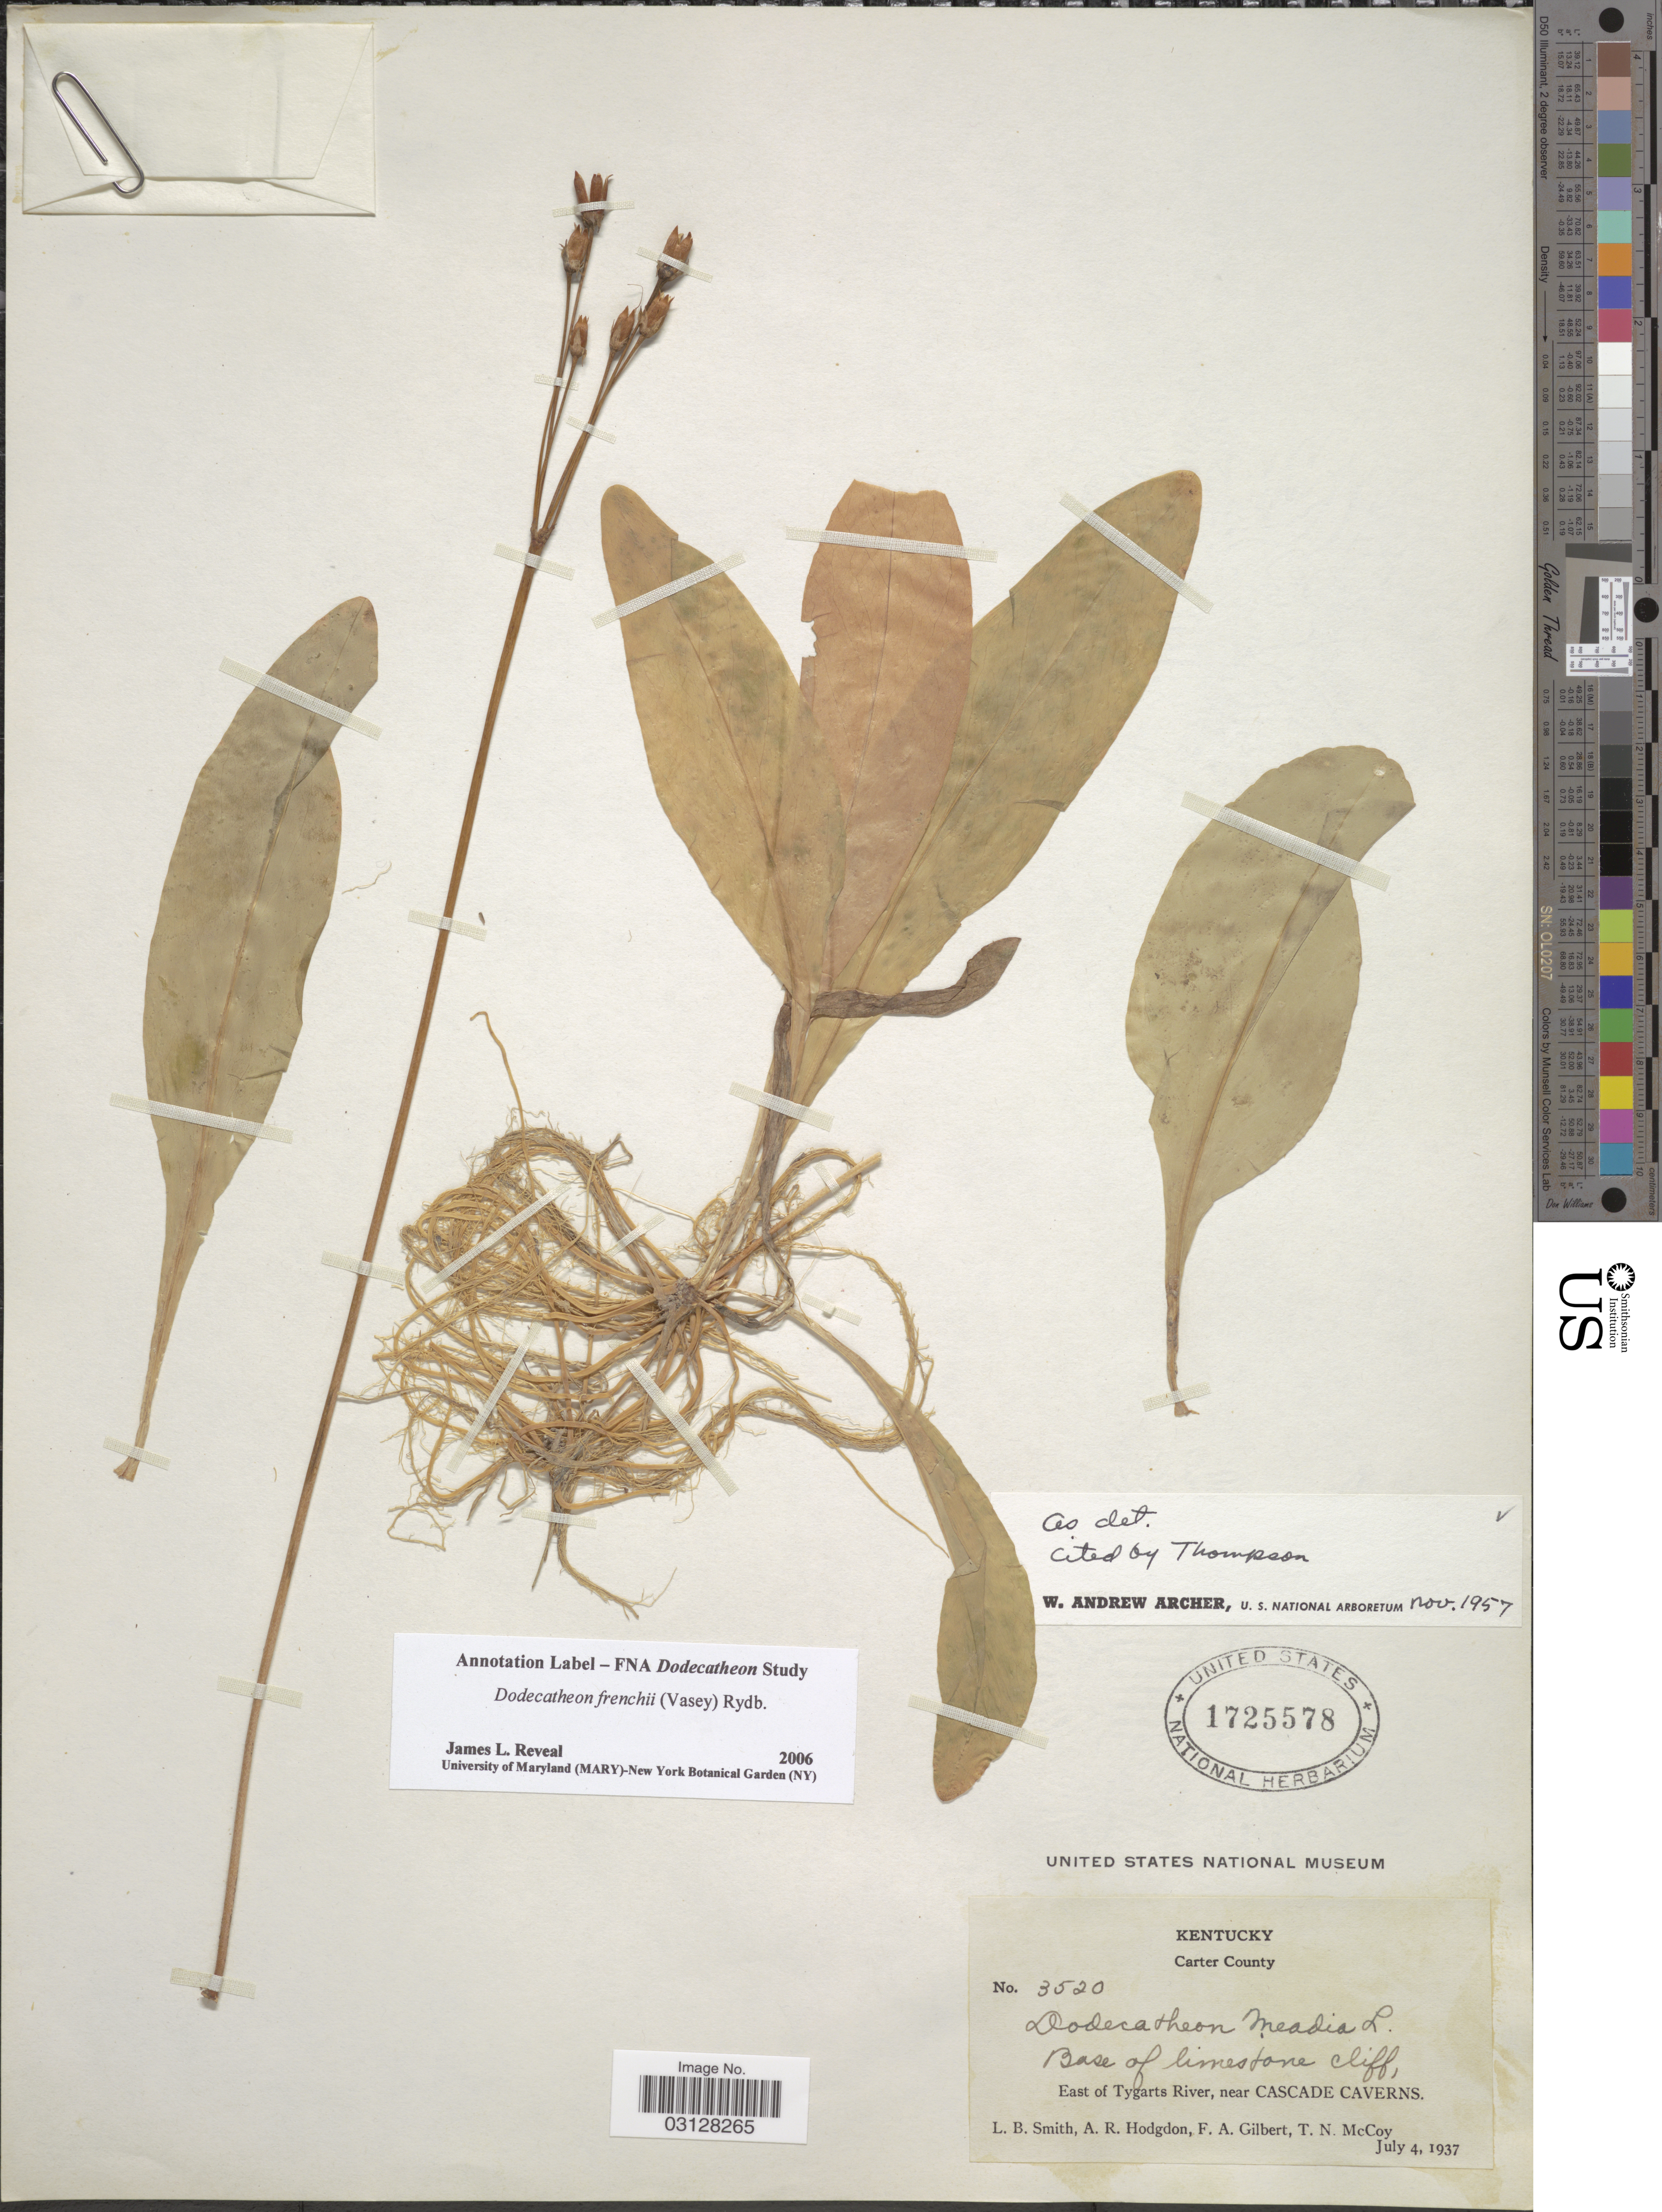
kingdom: Plantae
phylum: Tracheophyta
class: Magnoliopsida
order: Ericales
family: Primulaceae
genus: Dodecatheon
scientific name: Dodecatheon frenchii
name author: (Vasey) Rydb.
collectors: L. Smith, A. R. Hodgdon, F. A. Gilbert & T. N. McCoy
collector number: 3520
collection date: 1937-07-04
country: United States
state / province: Kentucky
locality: Carter County. Base of limestone cliff. East of Tygarts River, near Cascade Caverns.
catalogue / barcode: US 1725578